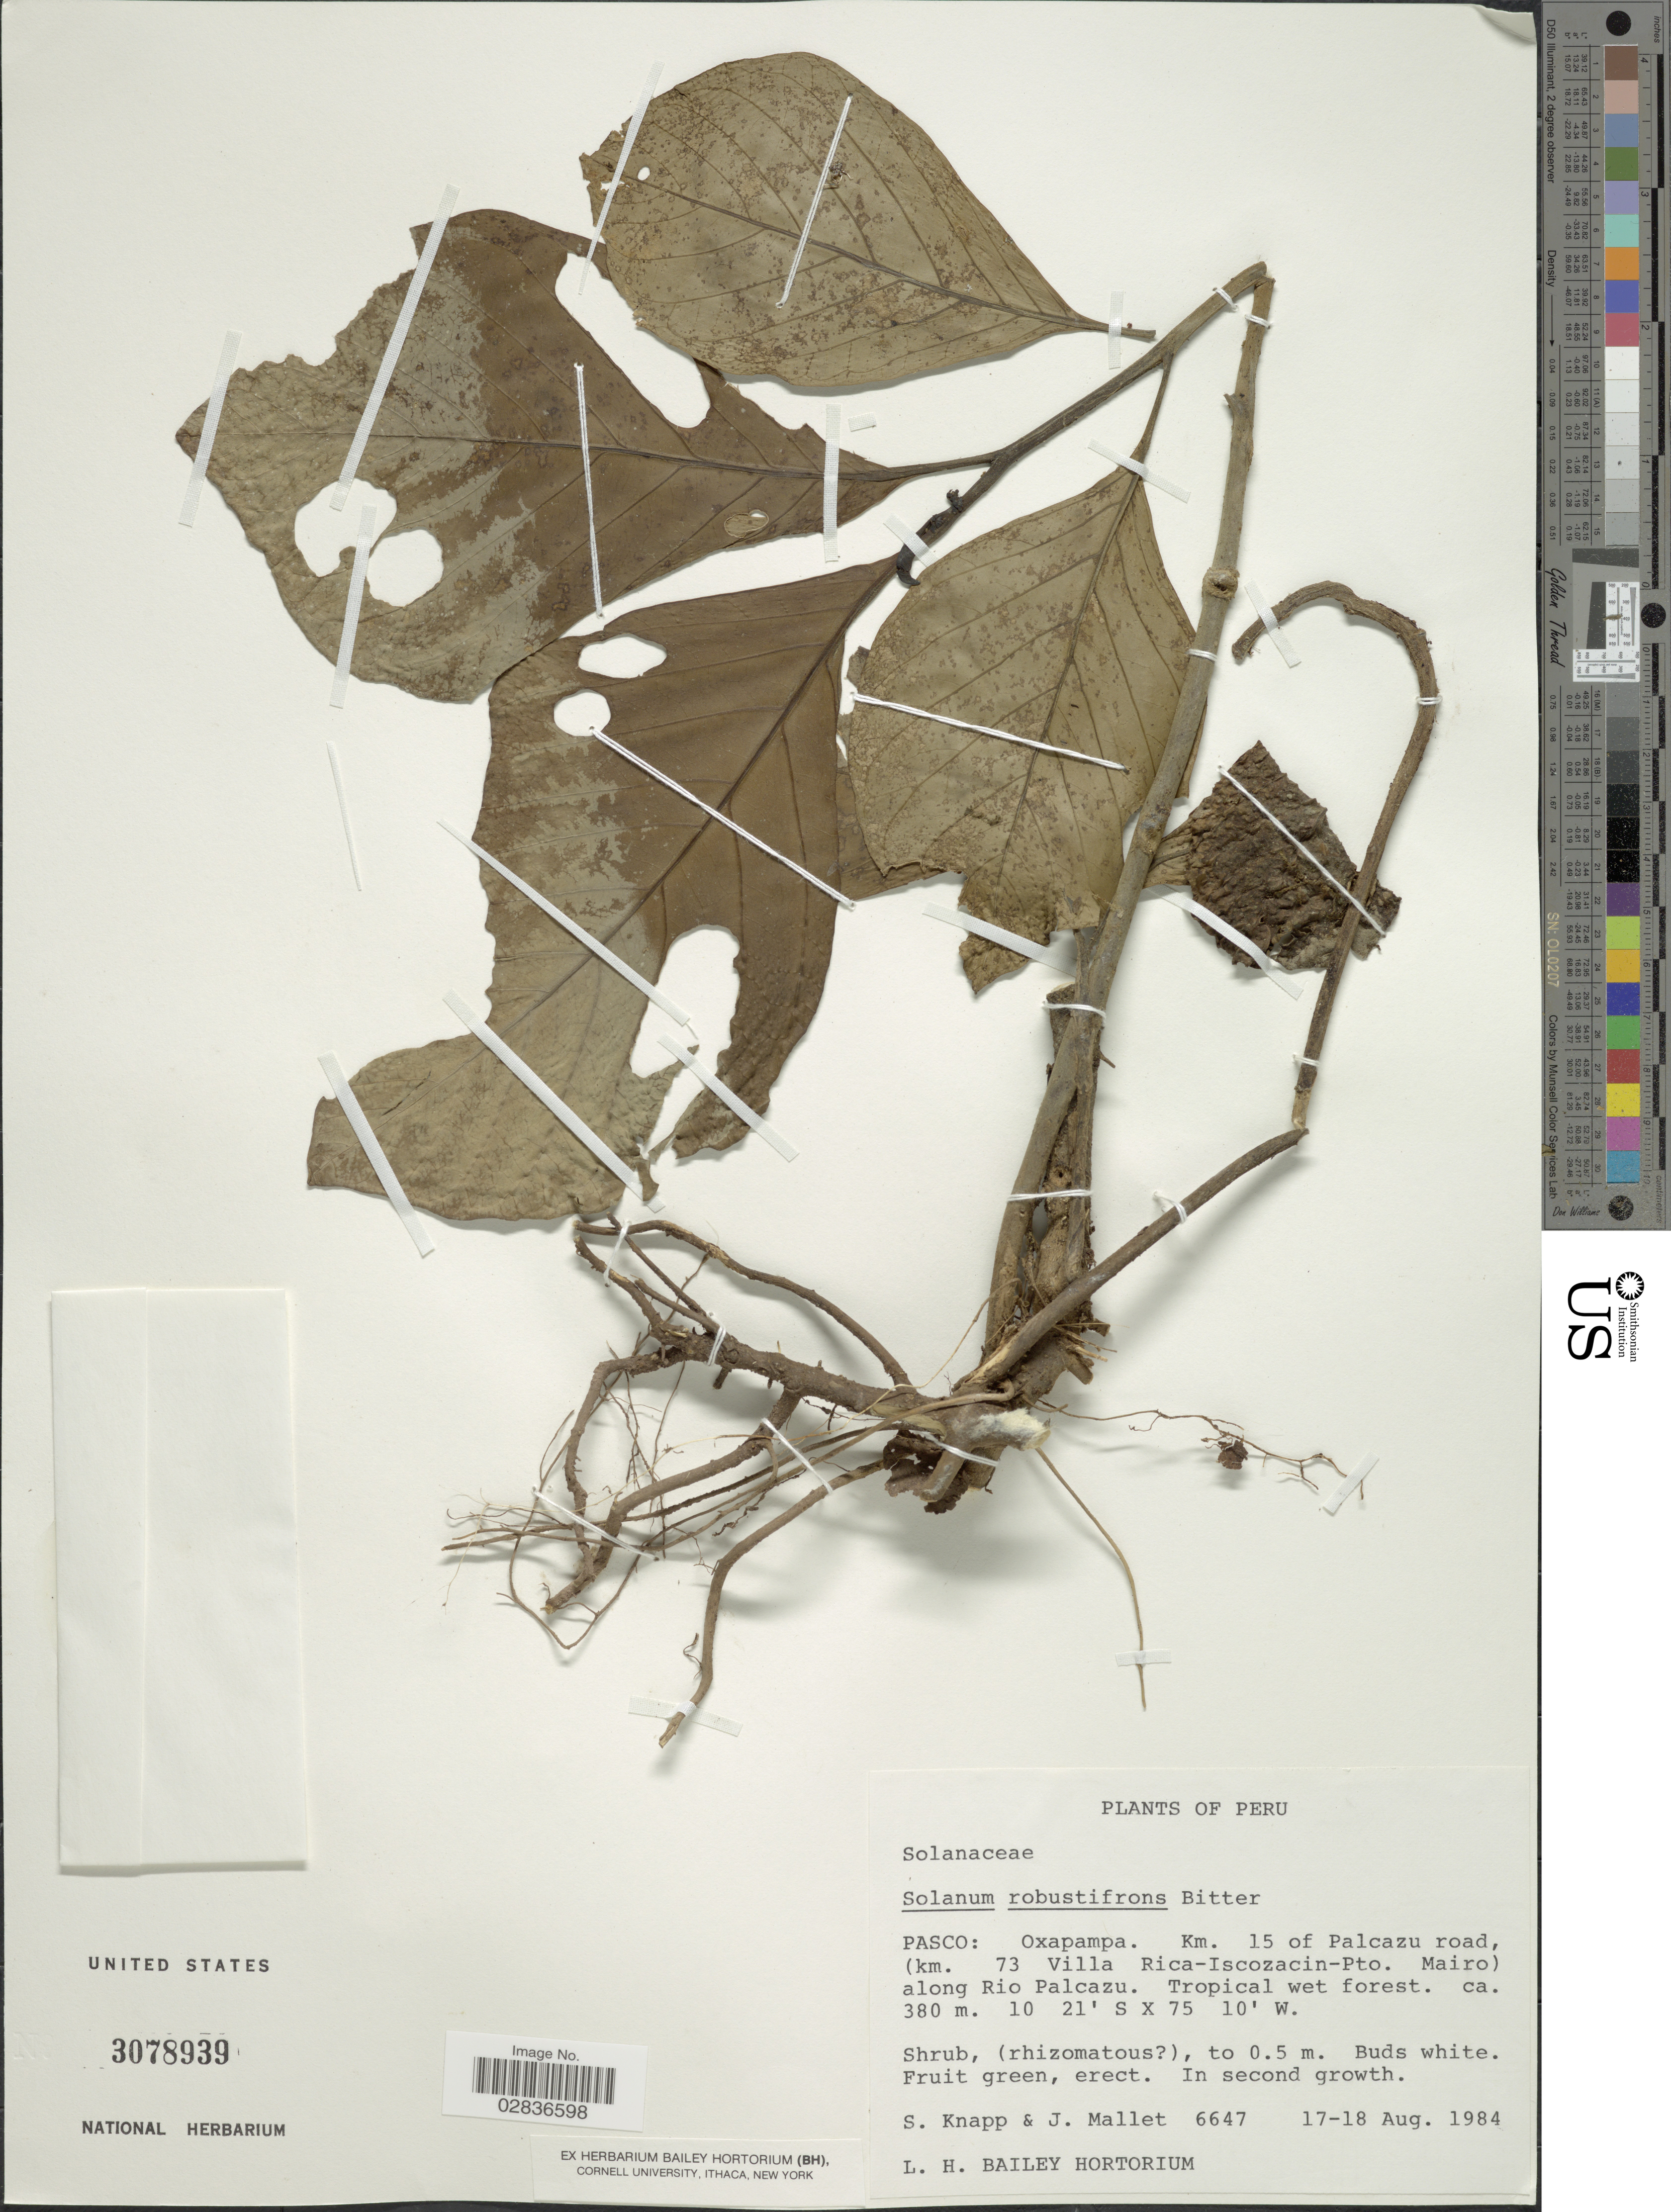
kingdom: Plantae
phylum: Tracheophyta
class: Magnoliopsida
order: Solanales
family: Solanaceae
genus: Solanum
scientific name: Solanum robustifrons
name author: Bitter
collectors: S. Knapp & J. Mallet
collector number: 6647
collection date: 1984-08-17/1984-08-18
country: Peru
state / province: Pasco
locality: Pasco: Oxapampa. Km. 15 of Palcazu road, (km. 73 Villa Rica-Iscozacin-Pto. Mairo) along Rio Palcazu.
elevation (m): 380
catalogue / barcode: US 3078939